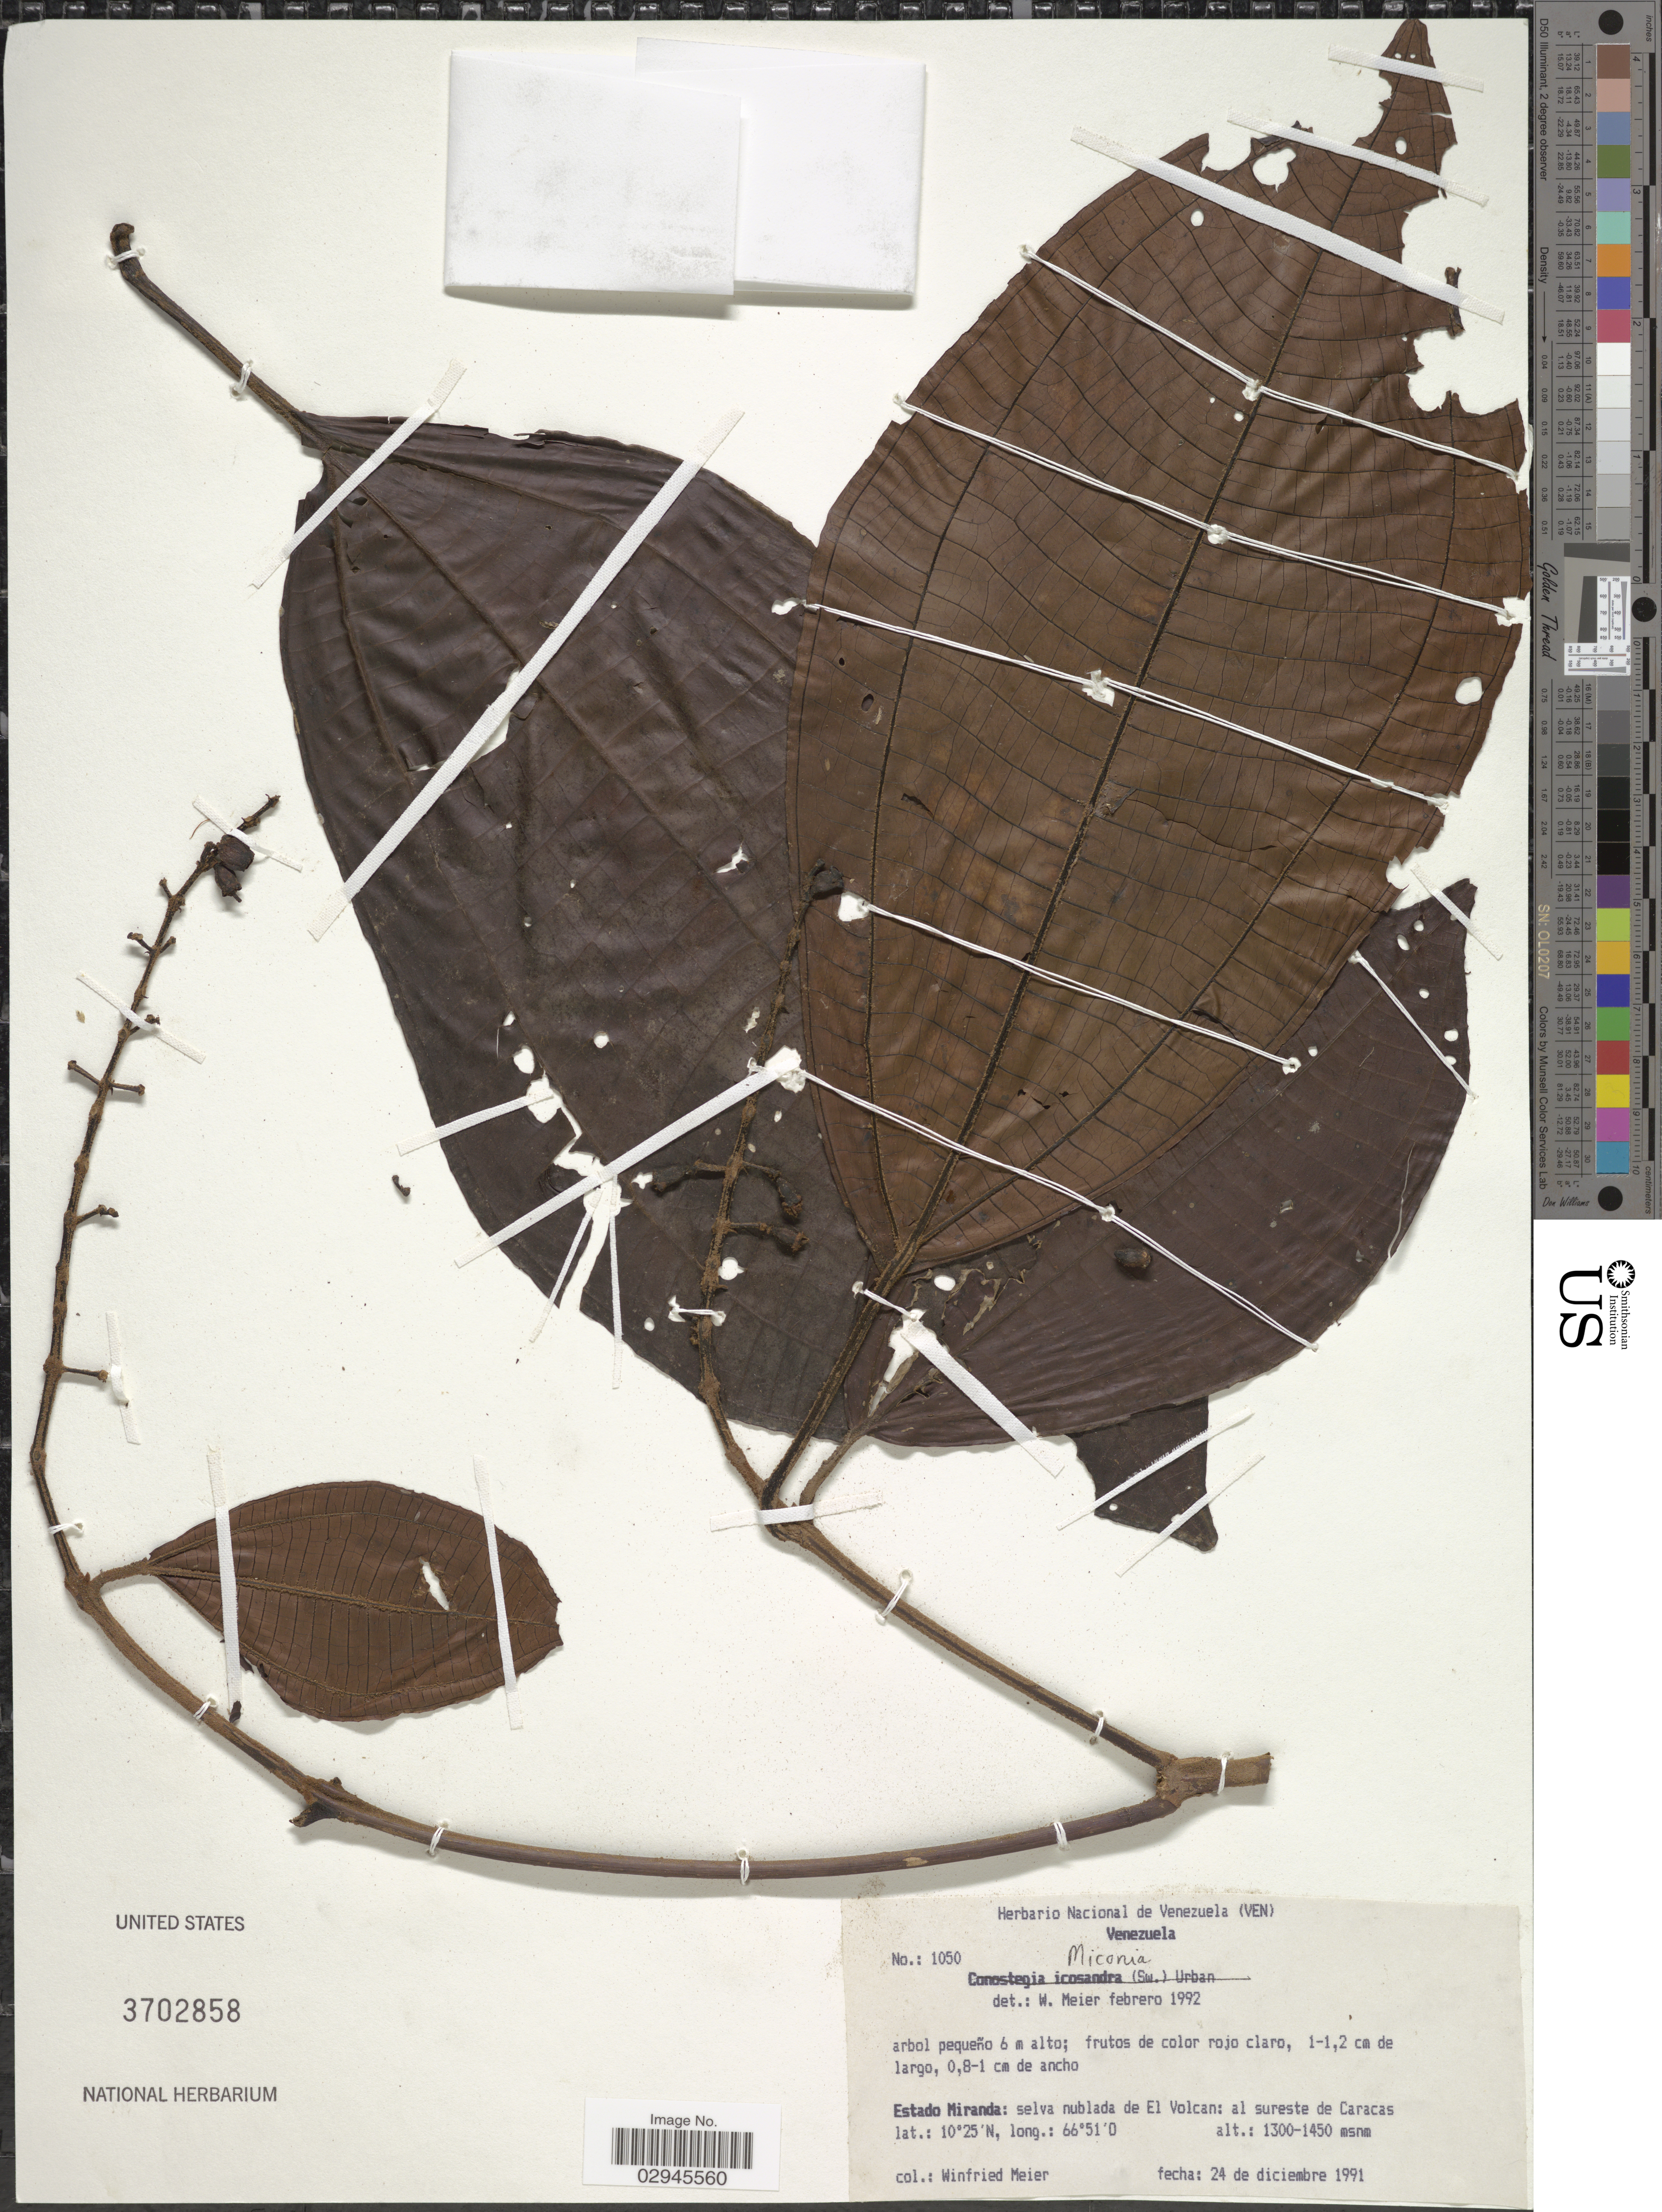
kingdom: Plantae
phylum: Tracheophyta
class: Magnoliopsida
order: Myrtales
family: Melastomataceae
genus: Miconia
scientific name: Miconia sp.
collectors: W. Meier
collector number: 1050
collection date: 1991-12-24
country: Venezuela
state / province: Miranda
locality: Selva nublada de El Volcan: al sureste de Caracas.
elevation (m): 1300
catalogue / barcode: US 3702858